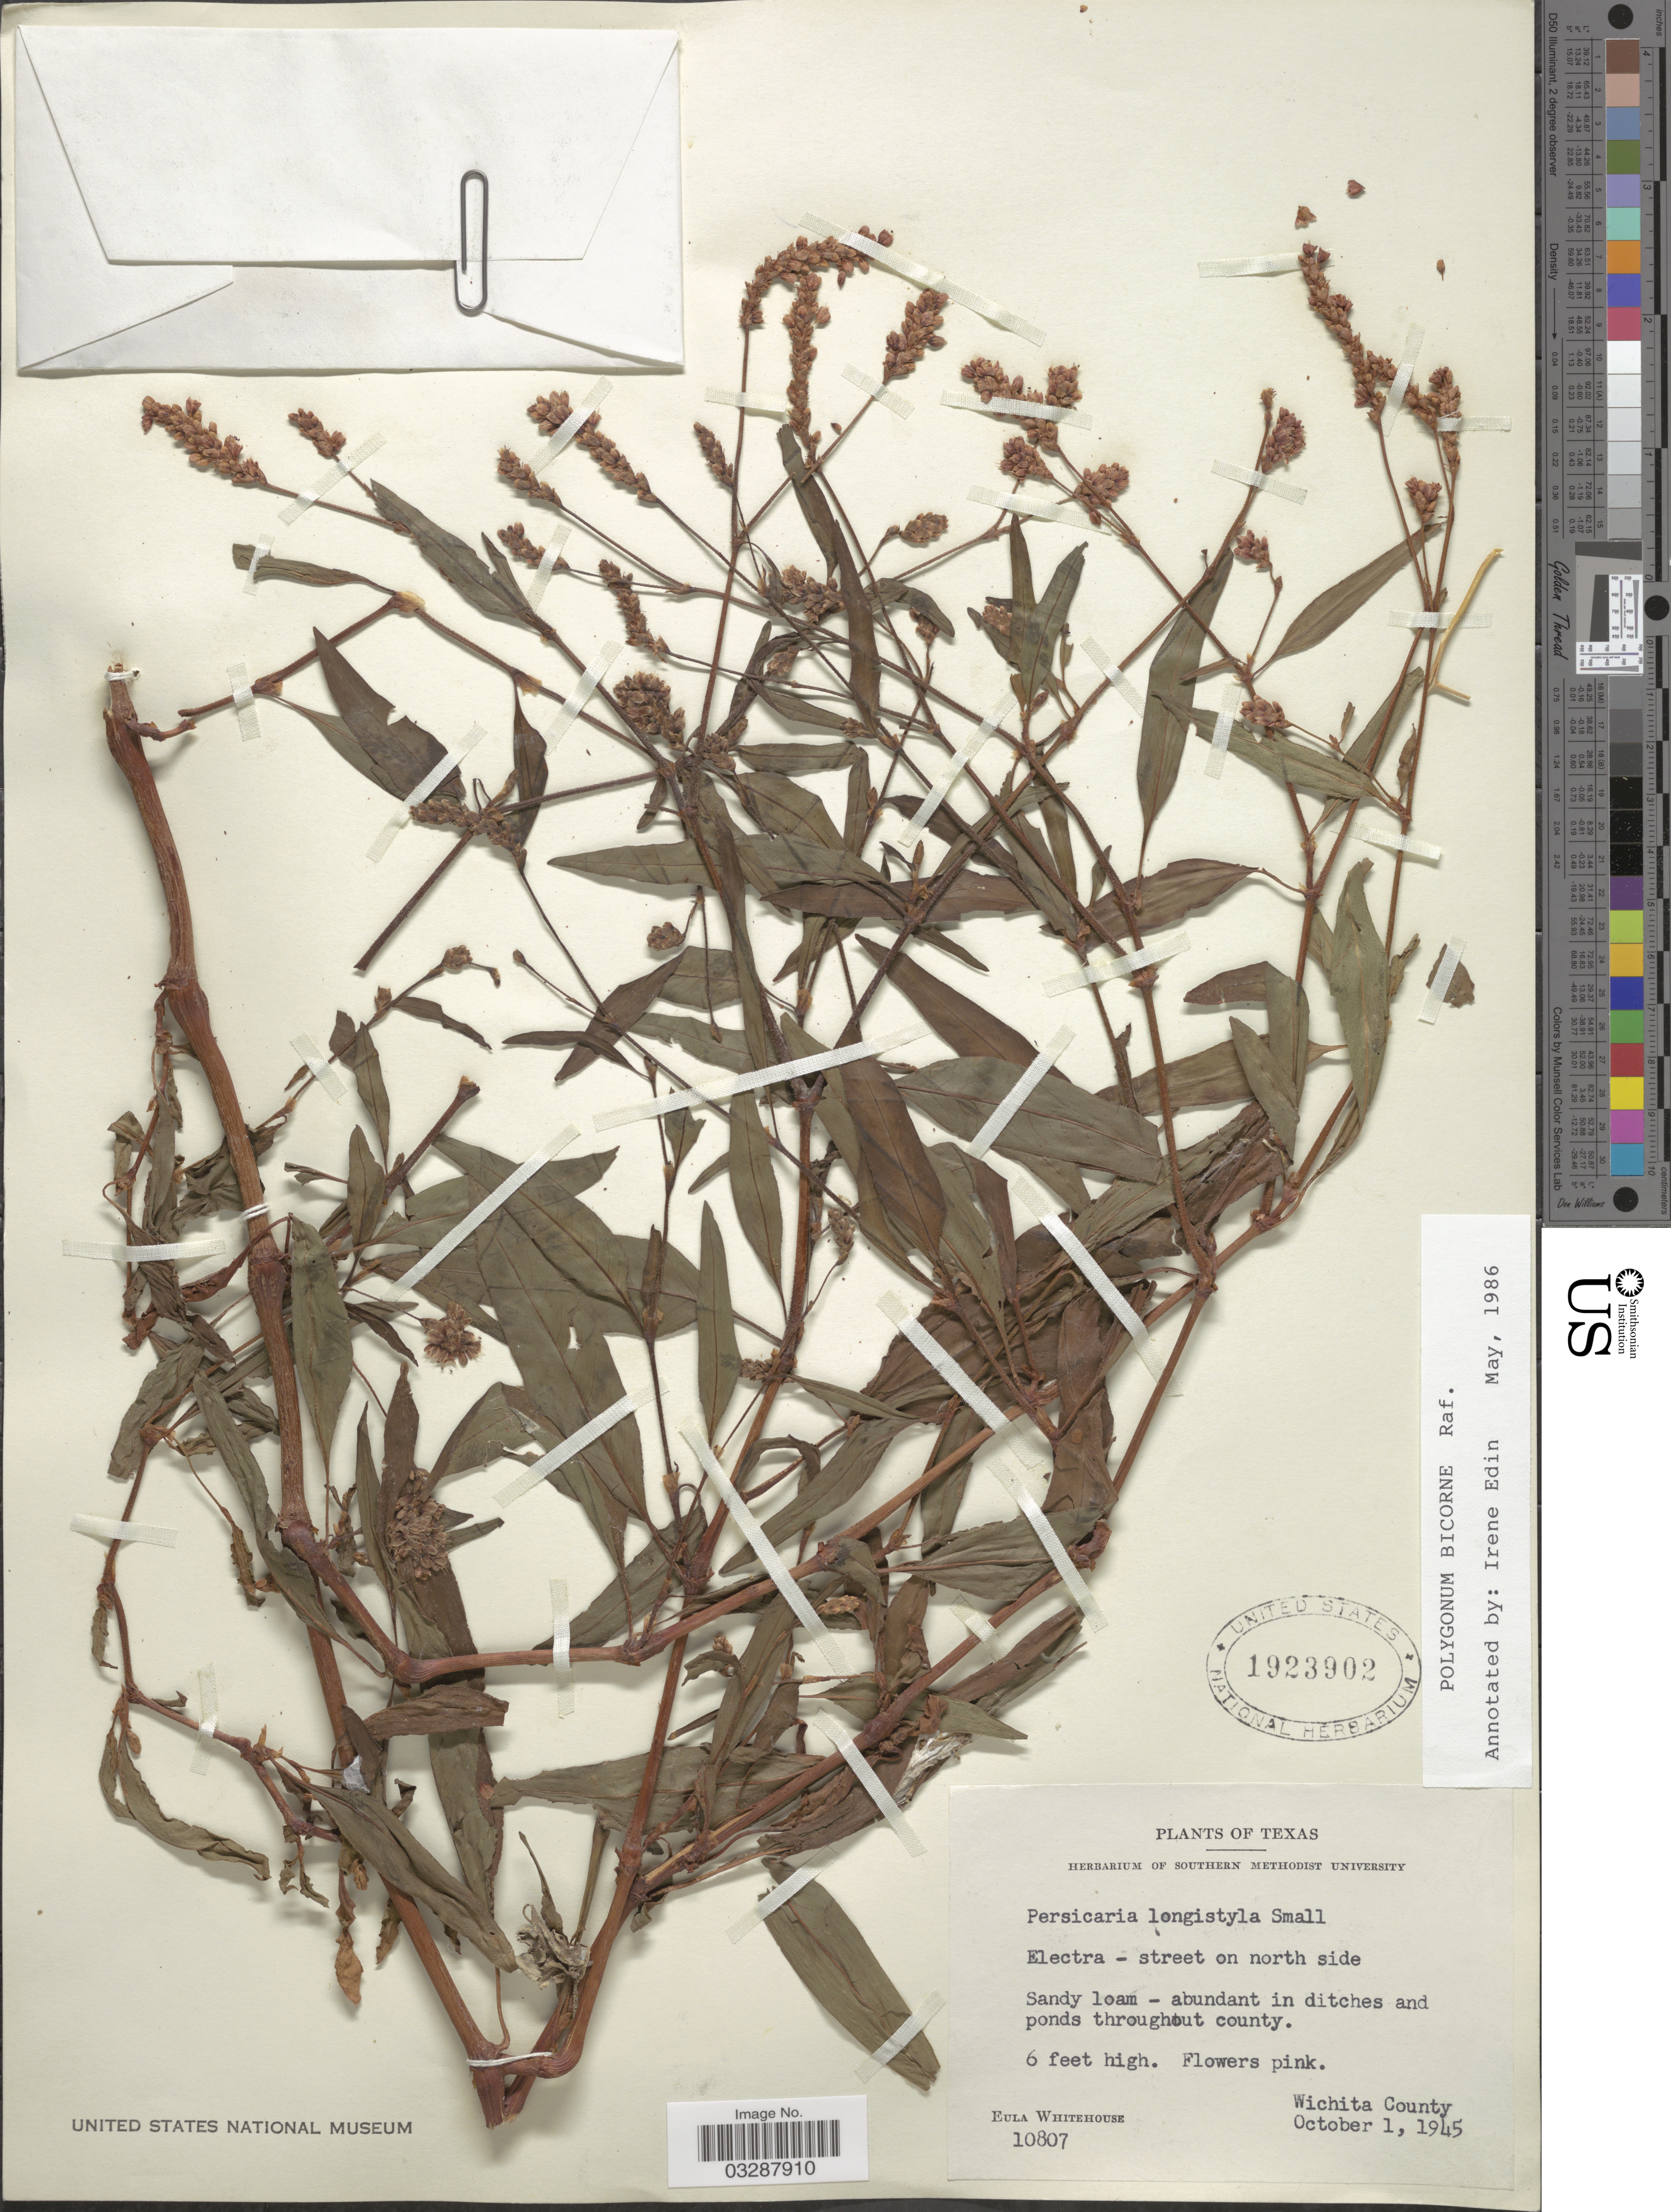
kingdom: Plantae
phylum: Tracheophyta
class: Magnoliopsida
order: Caryophyllales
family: Polygonaceae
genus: Persicaria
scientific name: Persicaria bicornis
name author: (Raf.) Nieuwl.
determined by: Atha, D. E.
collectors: E. Whitehouse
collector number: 10807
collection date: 1945-10-01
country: United States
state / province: Texas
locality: Electra - street on north side. Wichita County.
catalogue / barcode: US 1923902